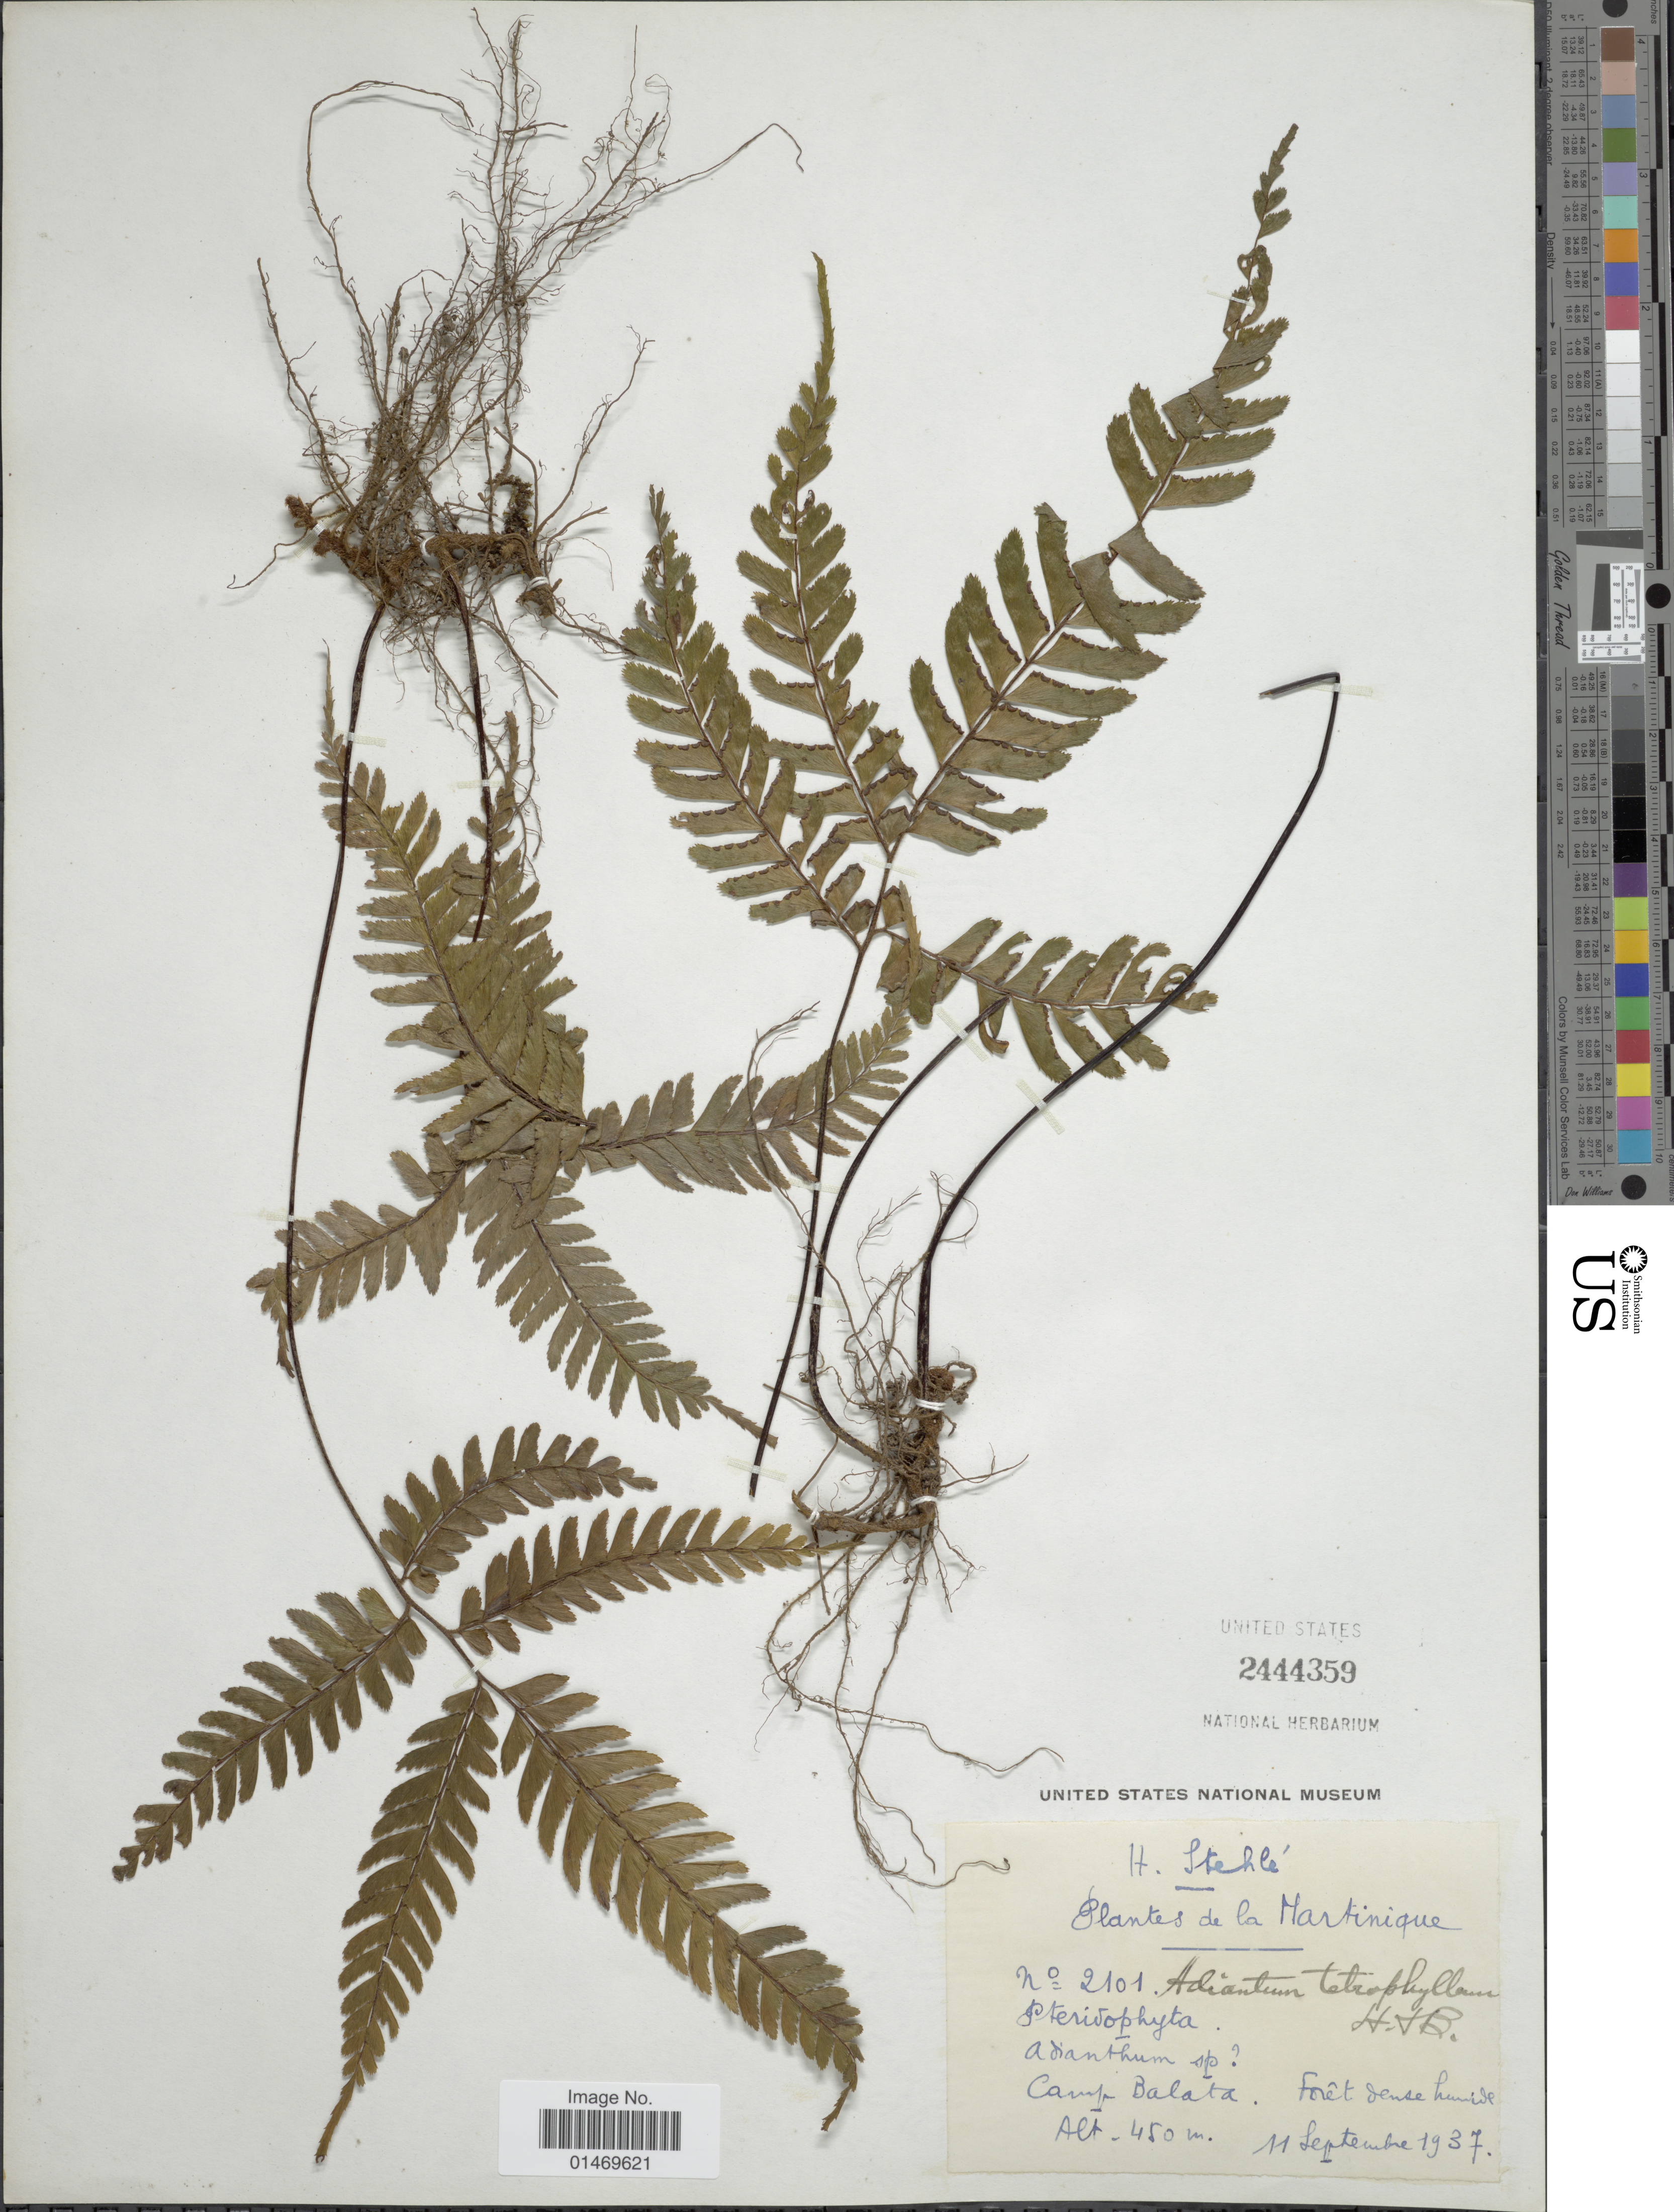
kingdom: Plantae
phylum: Tracheophyta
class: Polypodiopsida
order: Polypodiales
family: Pteridaceae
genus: Adiantum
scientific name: Adiantum tetraphyllum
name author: Humb. & Bonpl. ex Willd.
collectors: H. Stehlé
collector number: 2101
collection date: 1937-09-11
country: Martinique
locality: Camp Balata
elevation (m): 450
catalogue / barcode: US 2444359